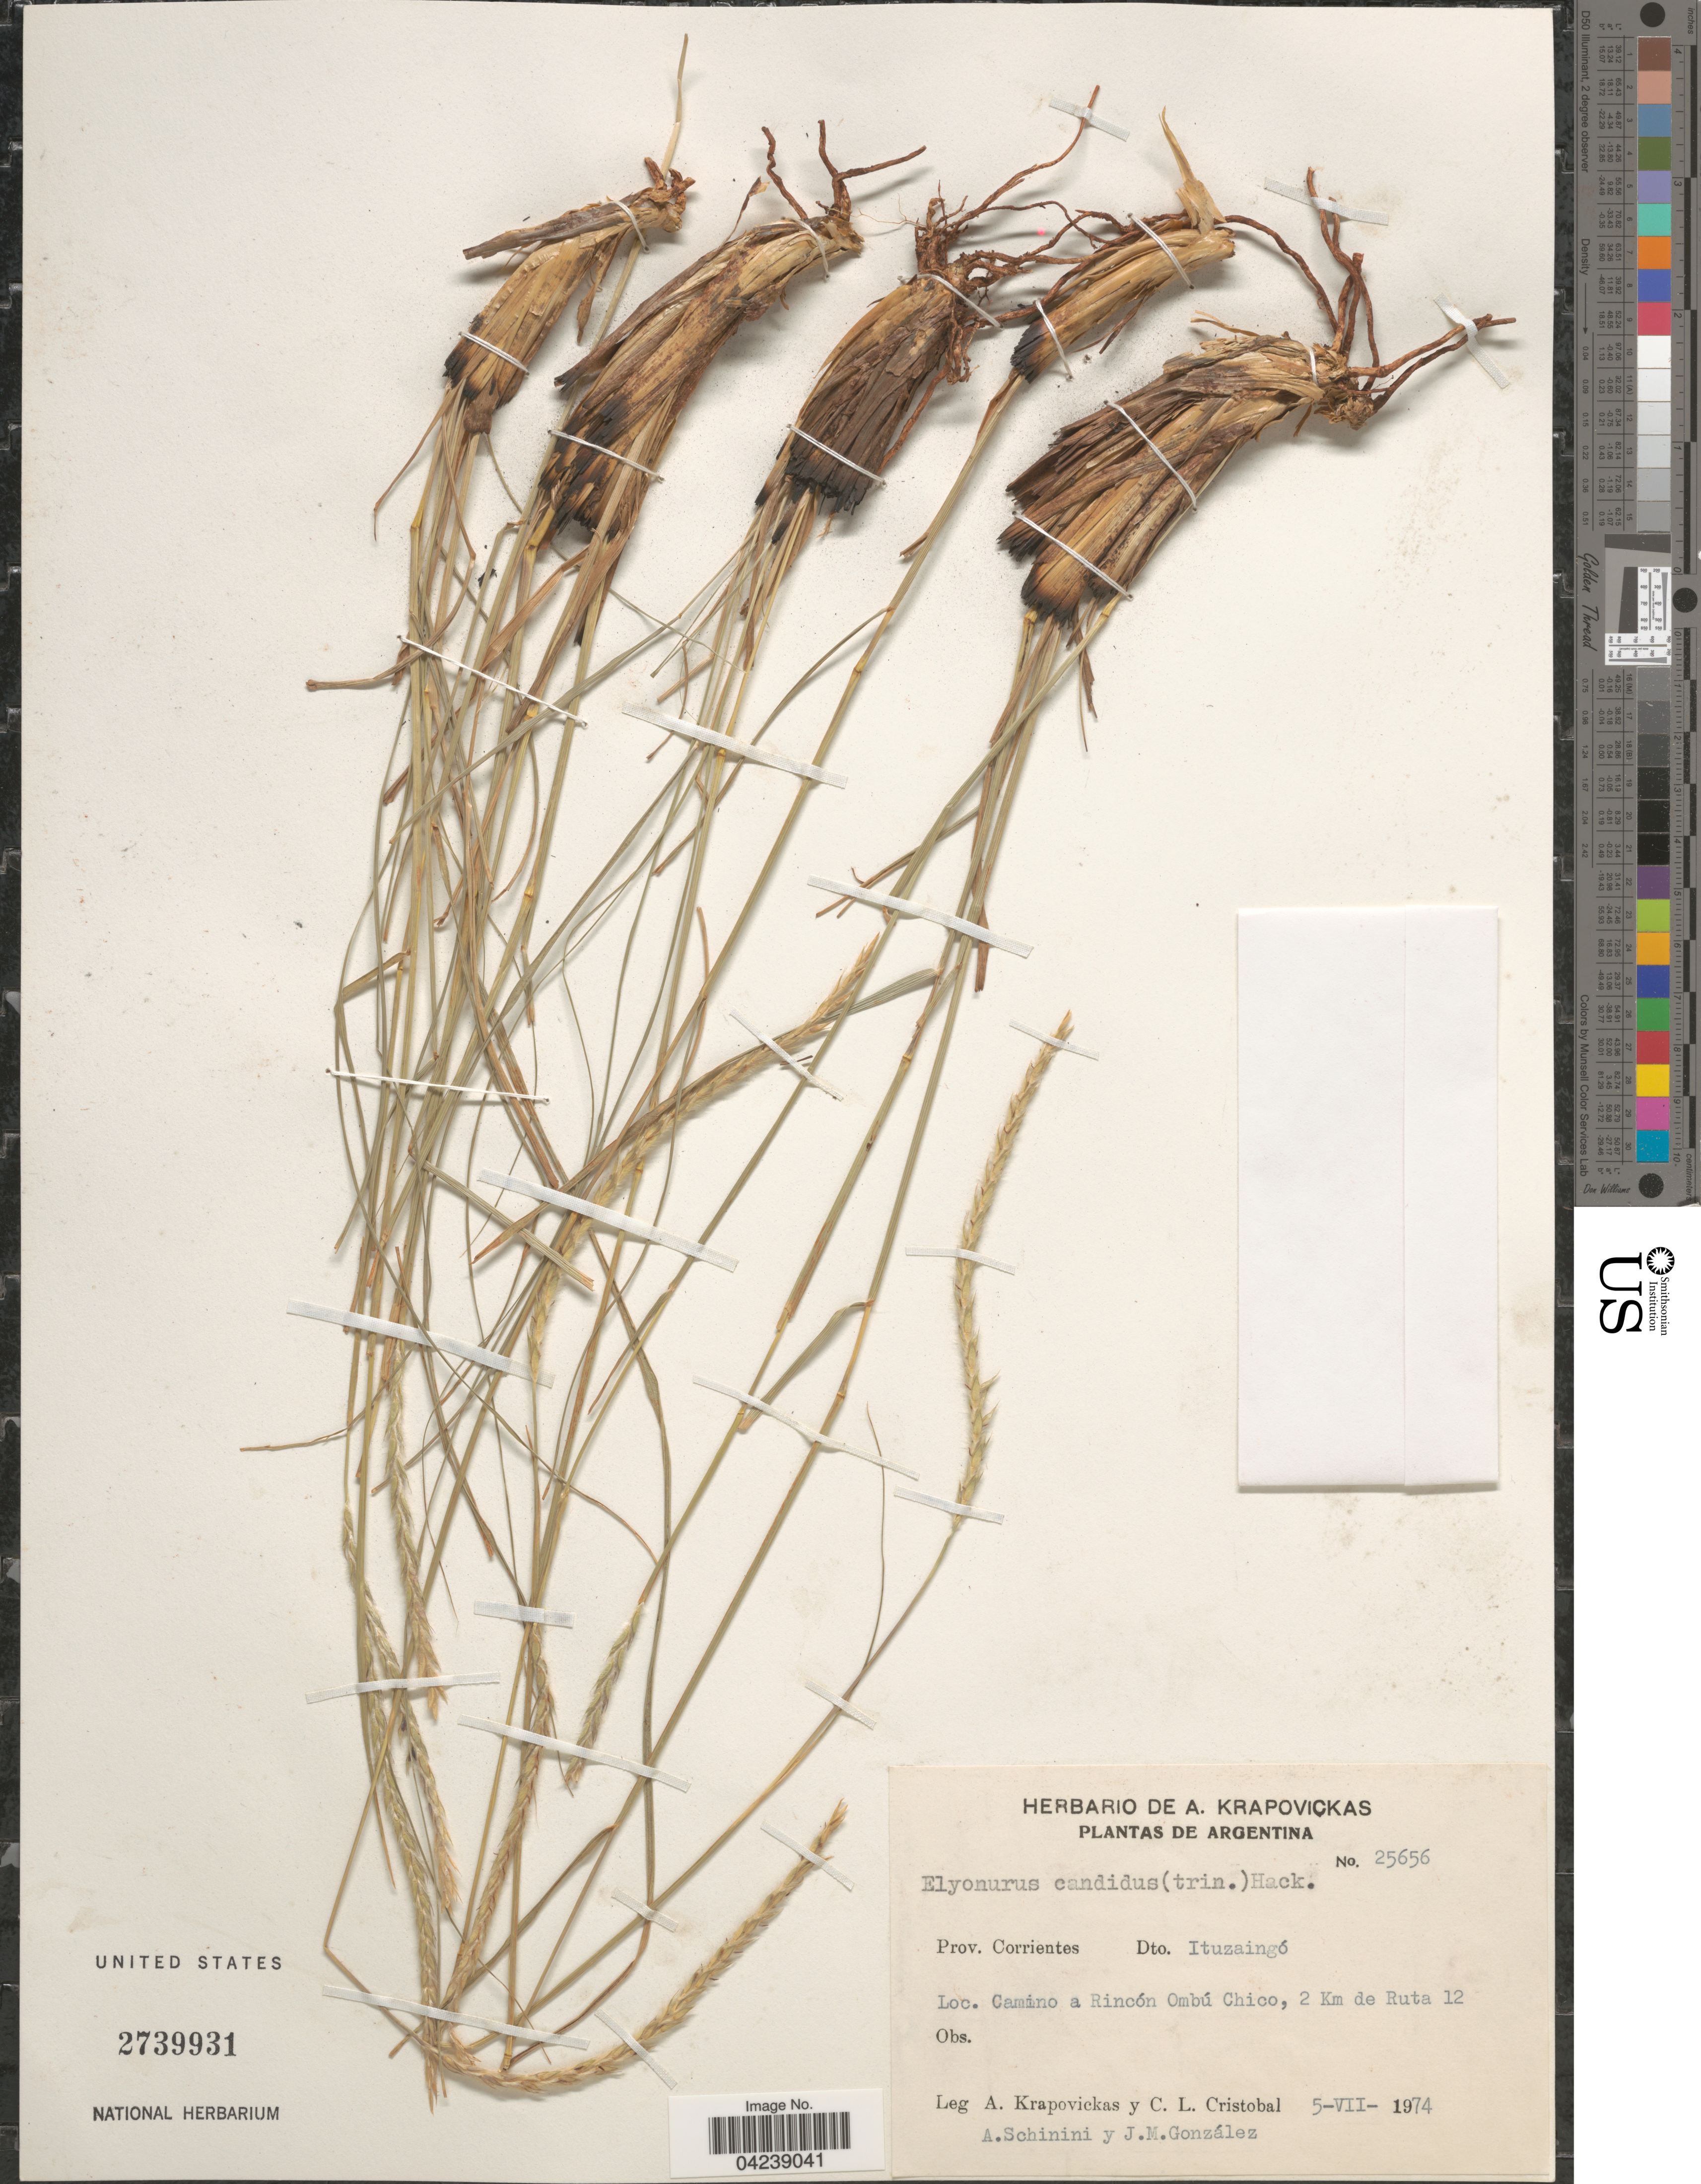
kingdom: Plantae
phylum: Tracheophyta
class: Liliopsida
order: Poales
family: Poaceae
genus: Elionurus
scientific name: Elionurus muticus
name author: (Spreng.) Kuntze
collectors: A. Krapovickas, C. Cristobal, A. Schinini & J. M. Gonzalez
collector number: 25656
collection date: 1974-07-05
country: Argentina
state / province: Corrientes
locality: Dto. Ituzaingó. Camino a Rincón Ombú Chico, 2 Km de Ruta 12.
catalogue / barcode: US 2739931